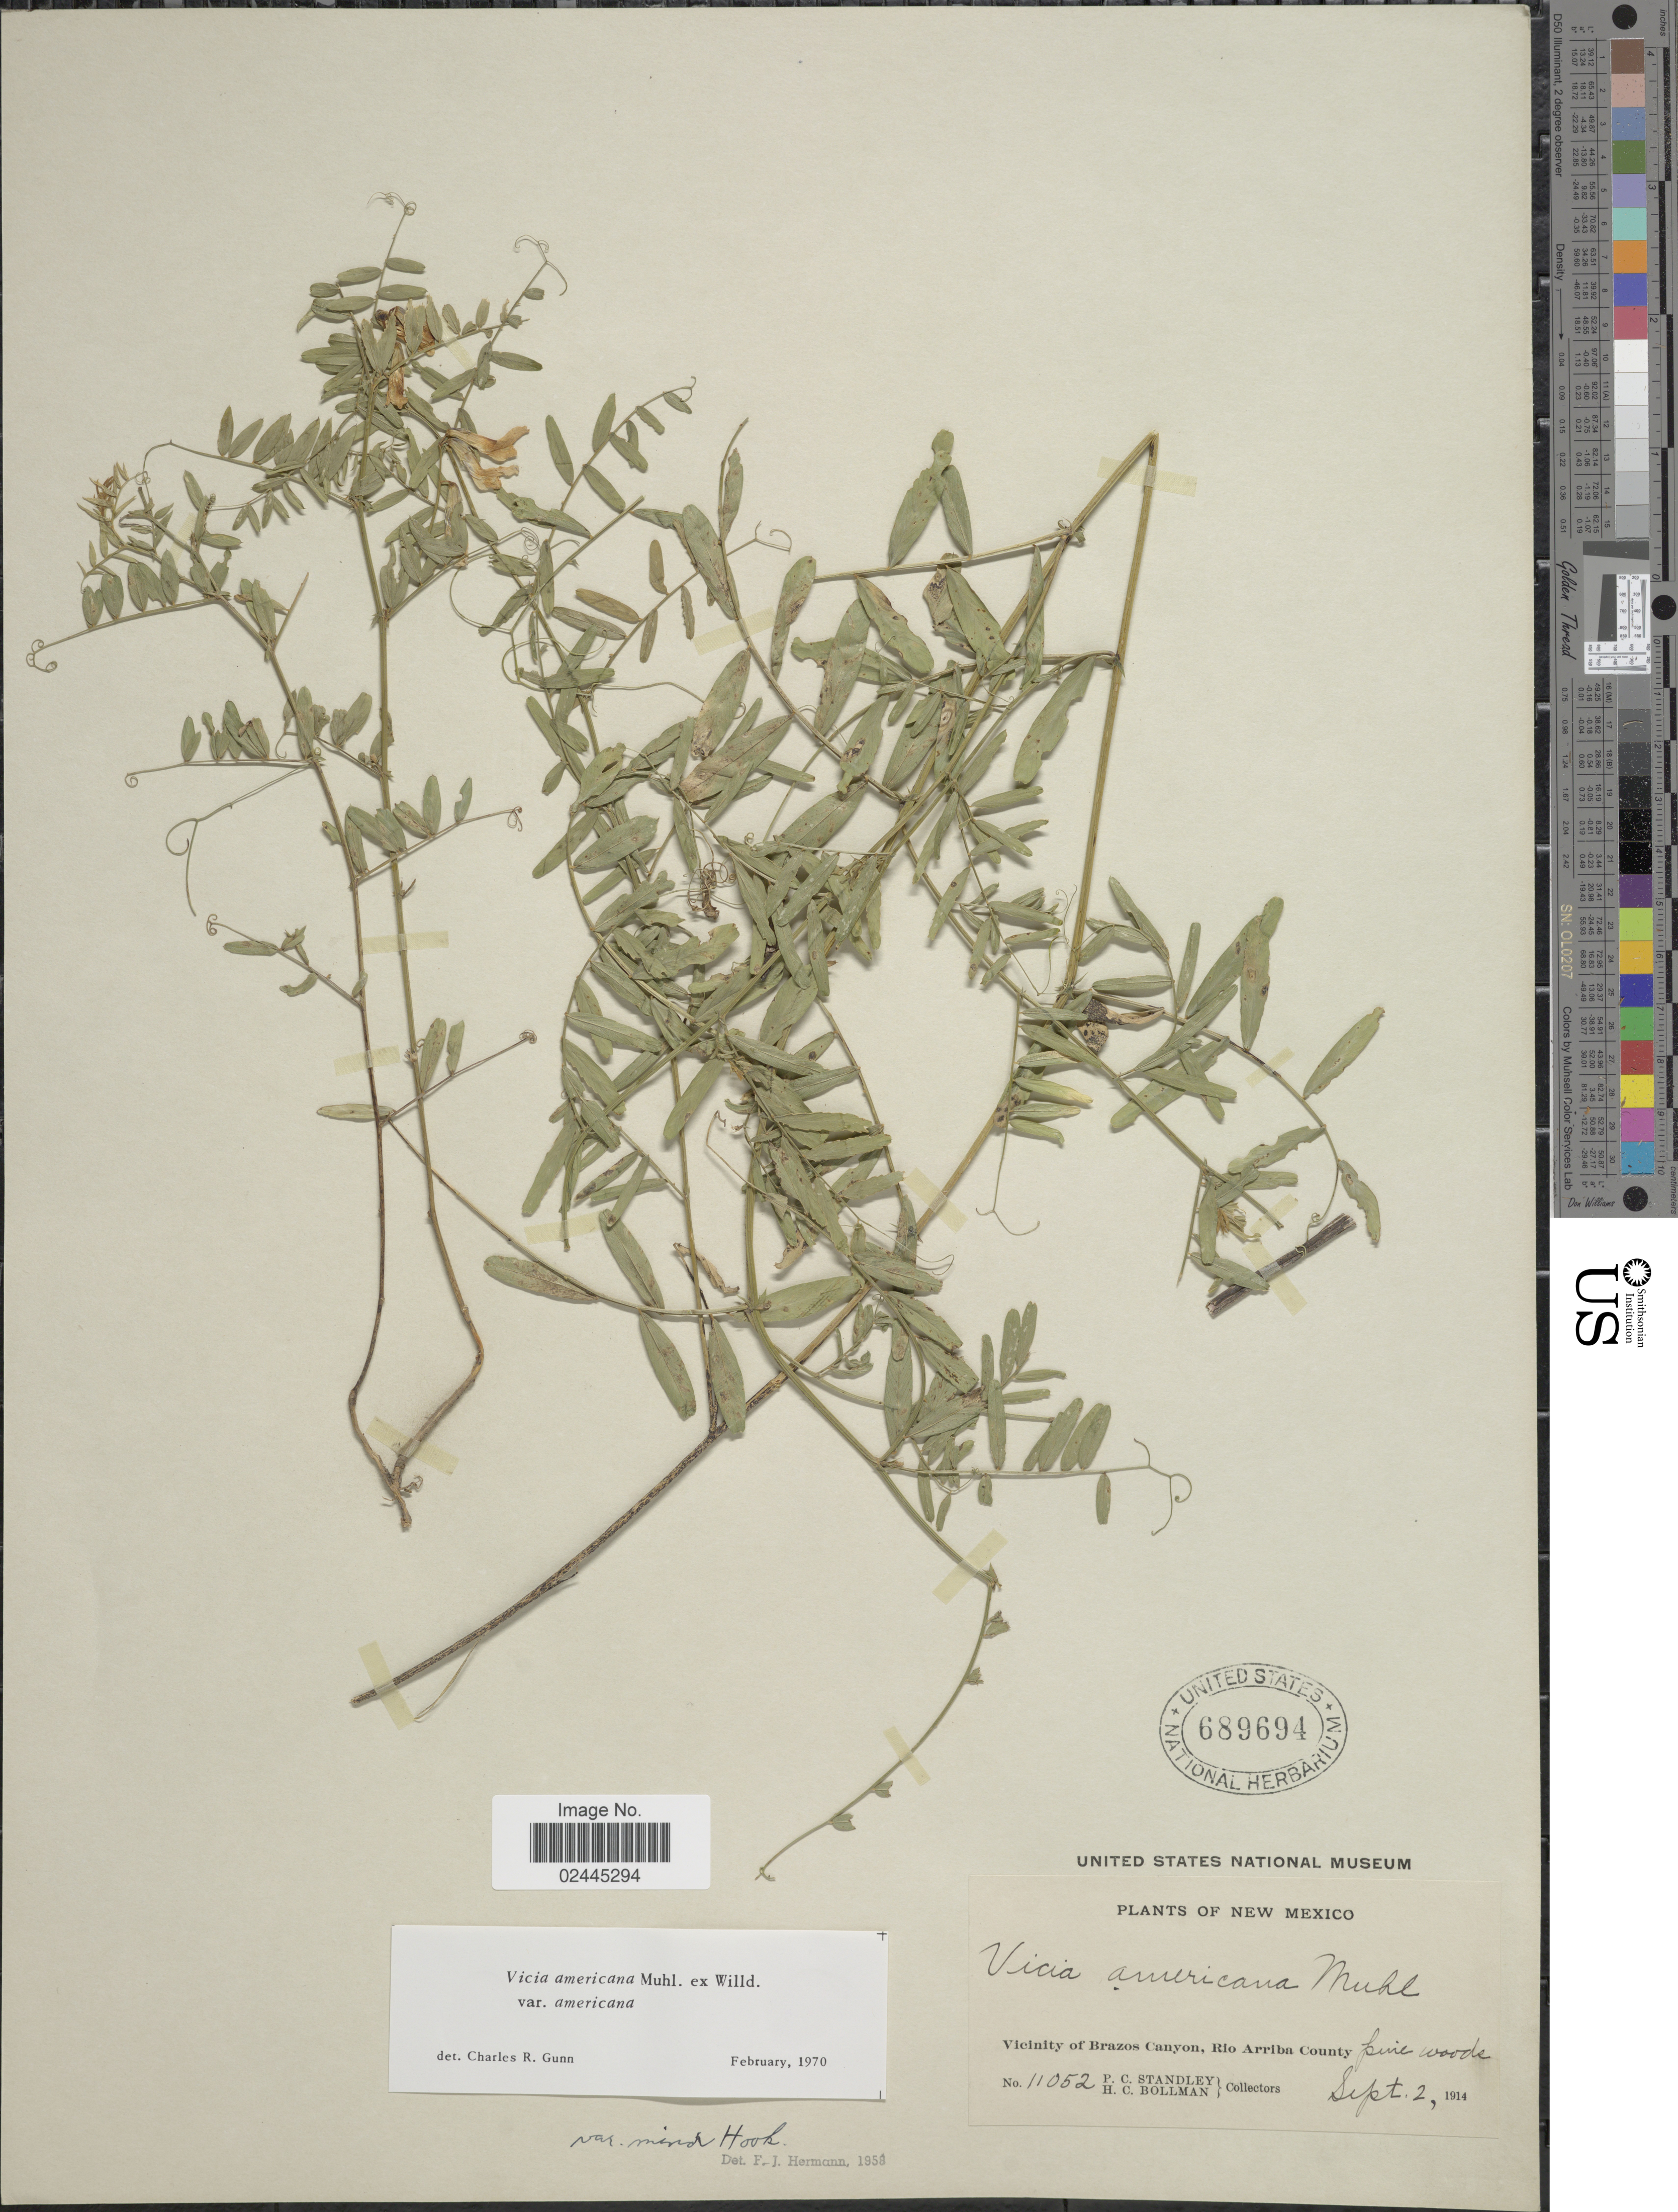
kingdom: Plantae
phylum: Tracheophyta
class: Magnoliopsida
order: Fabales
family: Fabaceae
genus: Vicia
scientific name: Vicia americana var. americana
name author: Muhl. ex Willd.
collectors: P. C. Standley & H. C. Bollman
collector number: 11052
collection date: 1914-09-02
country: United States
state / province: New Mexico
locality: Vicinity of Brazos Canyon, Rio Arriba County, pine woods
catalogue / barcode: US 689694